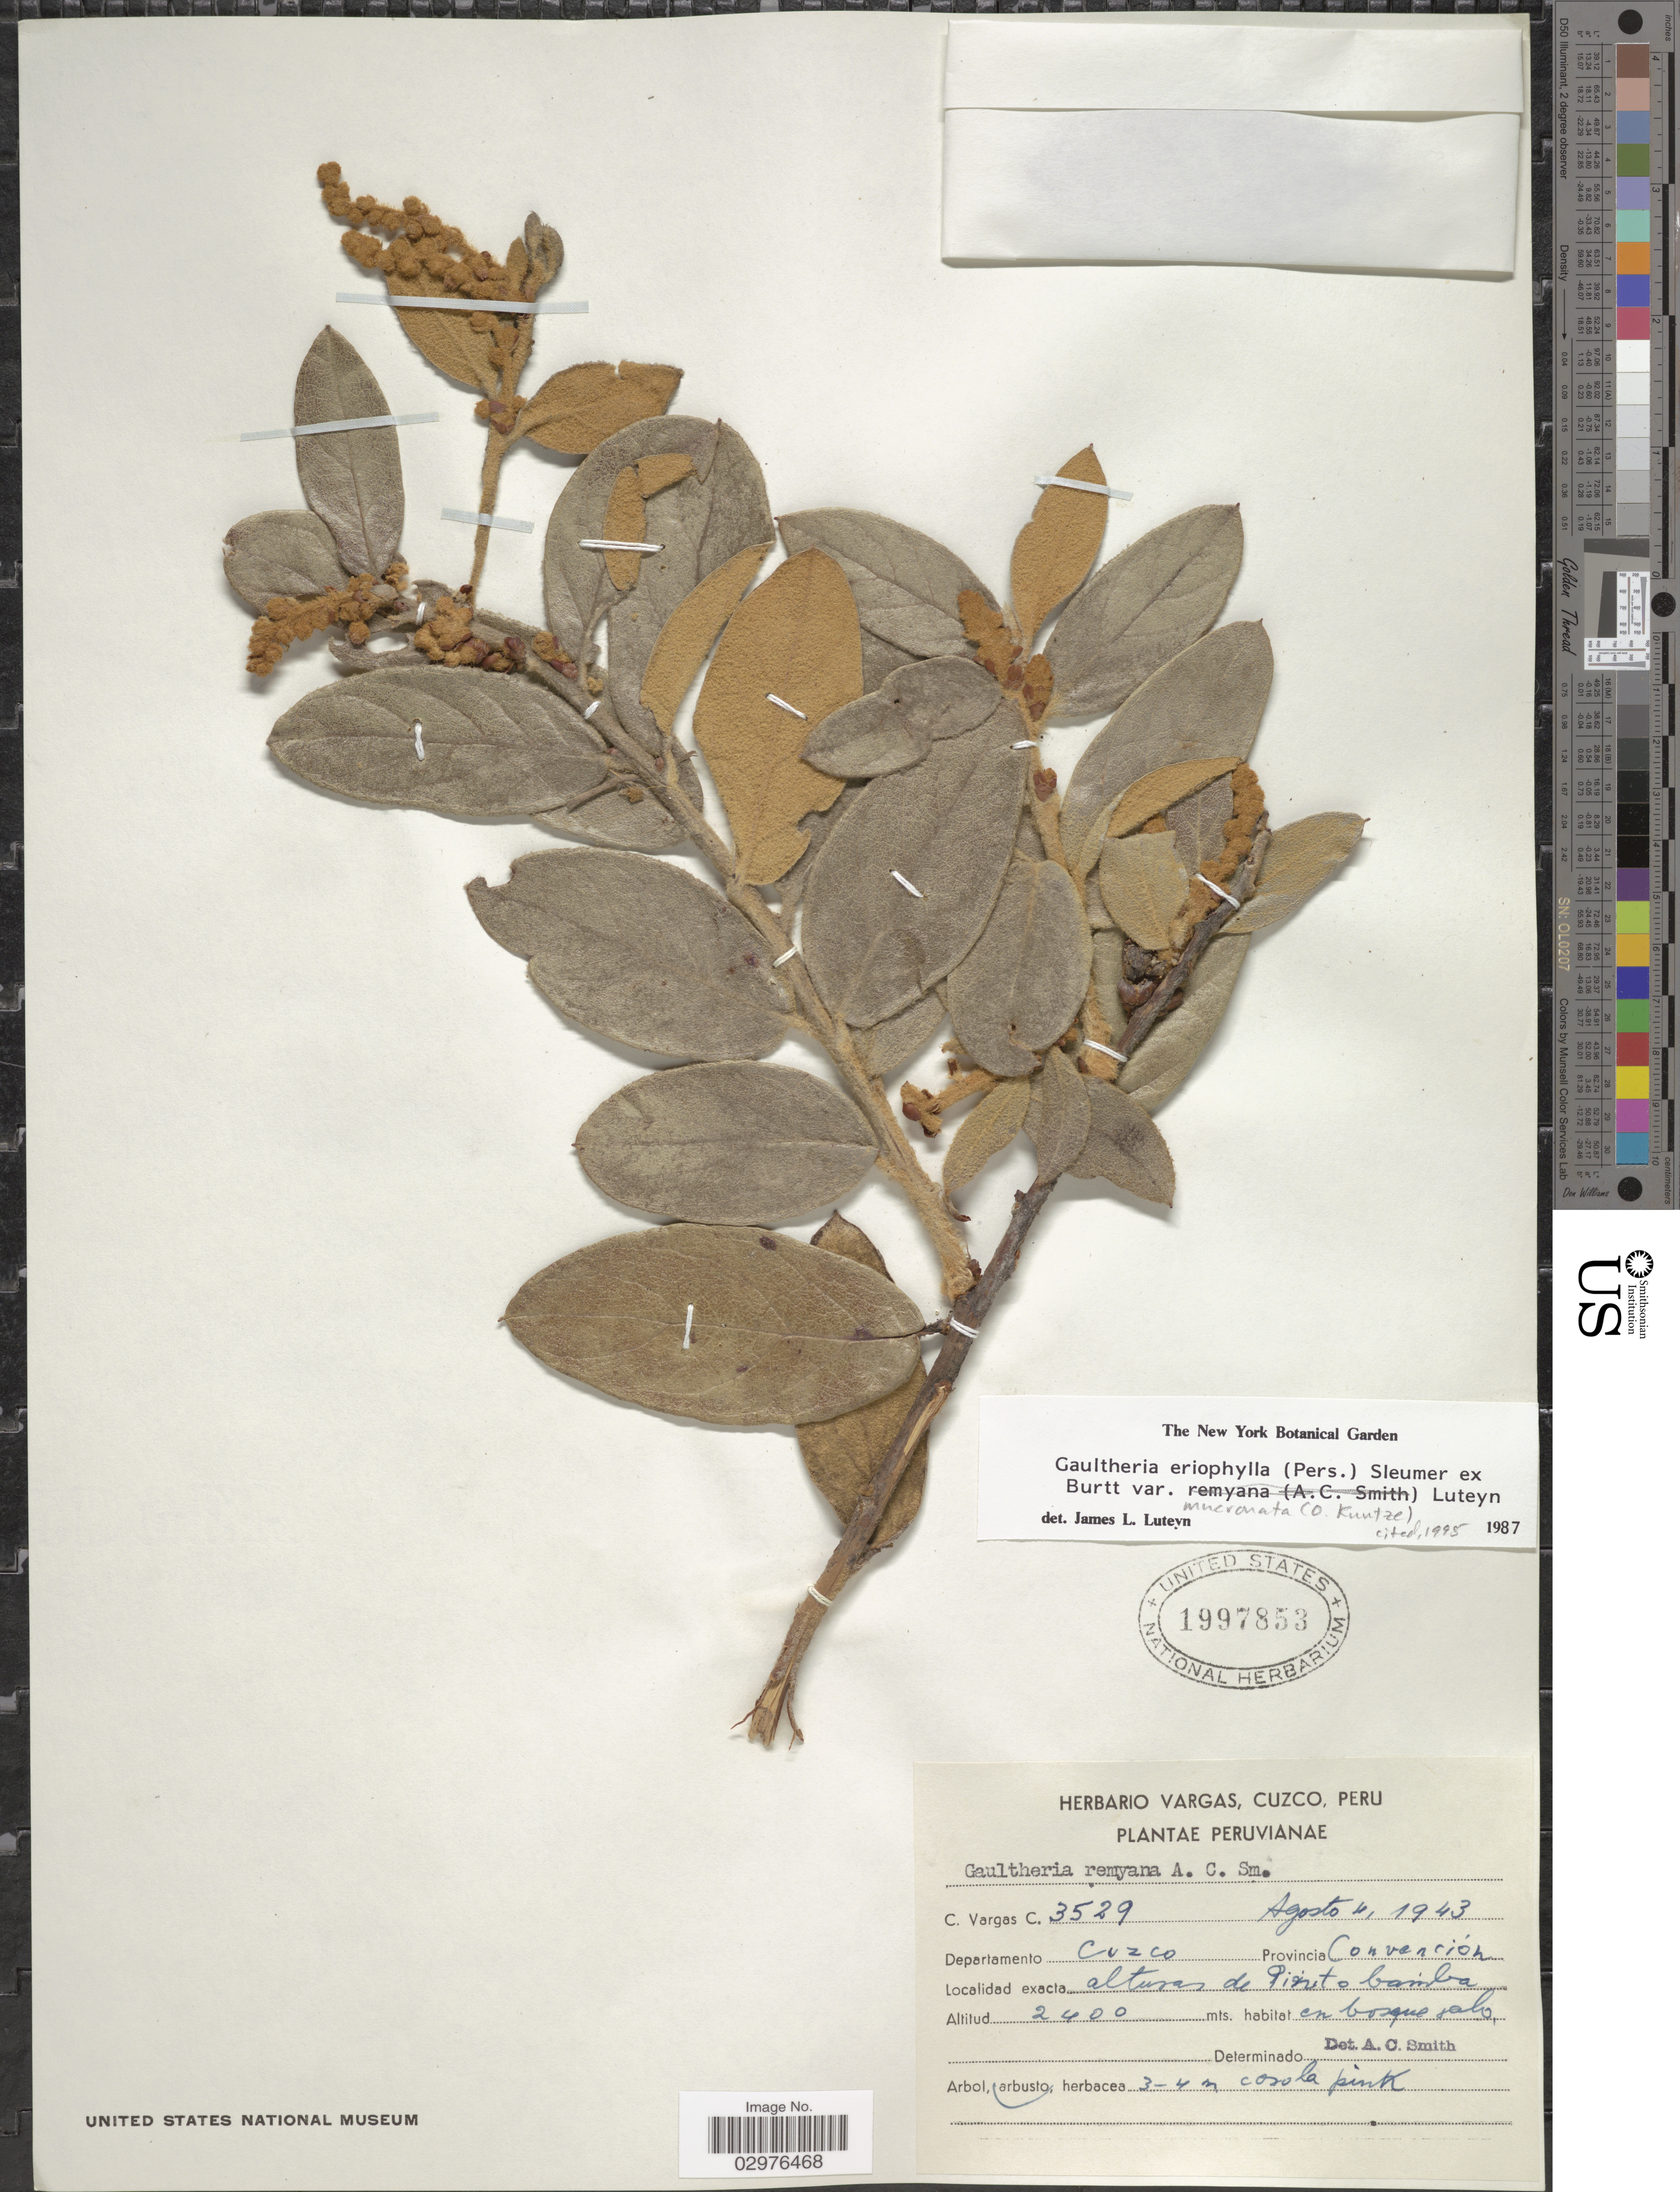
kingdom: Plantae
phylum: Tracheophyta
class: Magnoliopsida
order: Ericales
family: Ericaceae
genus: Gaultheria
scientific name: Gaultheria eriophylla var. mucronata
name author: Luteyn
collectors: C. Vargas Calderón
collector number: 3529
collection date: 1943-08-04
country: Peru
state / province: Cusco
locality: Departamento Cuzco. Provincia Convención. Alturas de Pintobamba.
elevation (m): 2400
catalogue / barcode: US 1997853